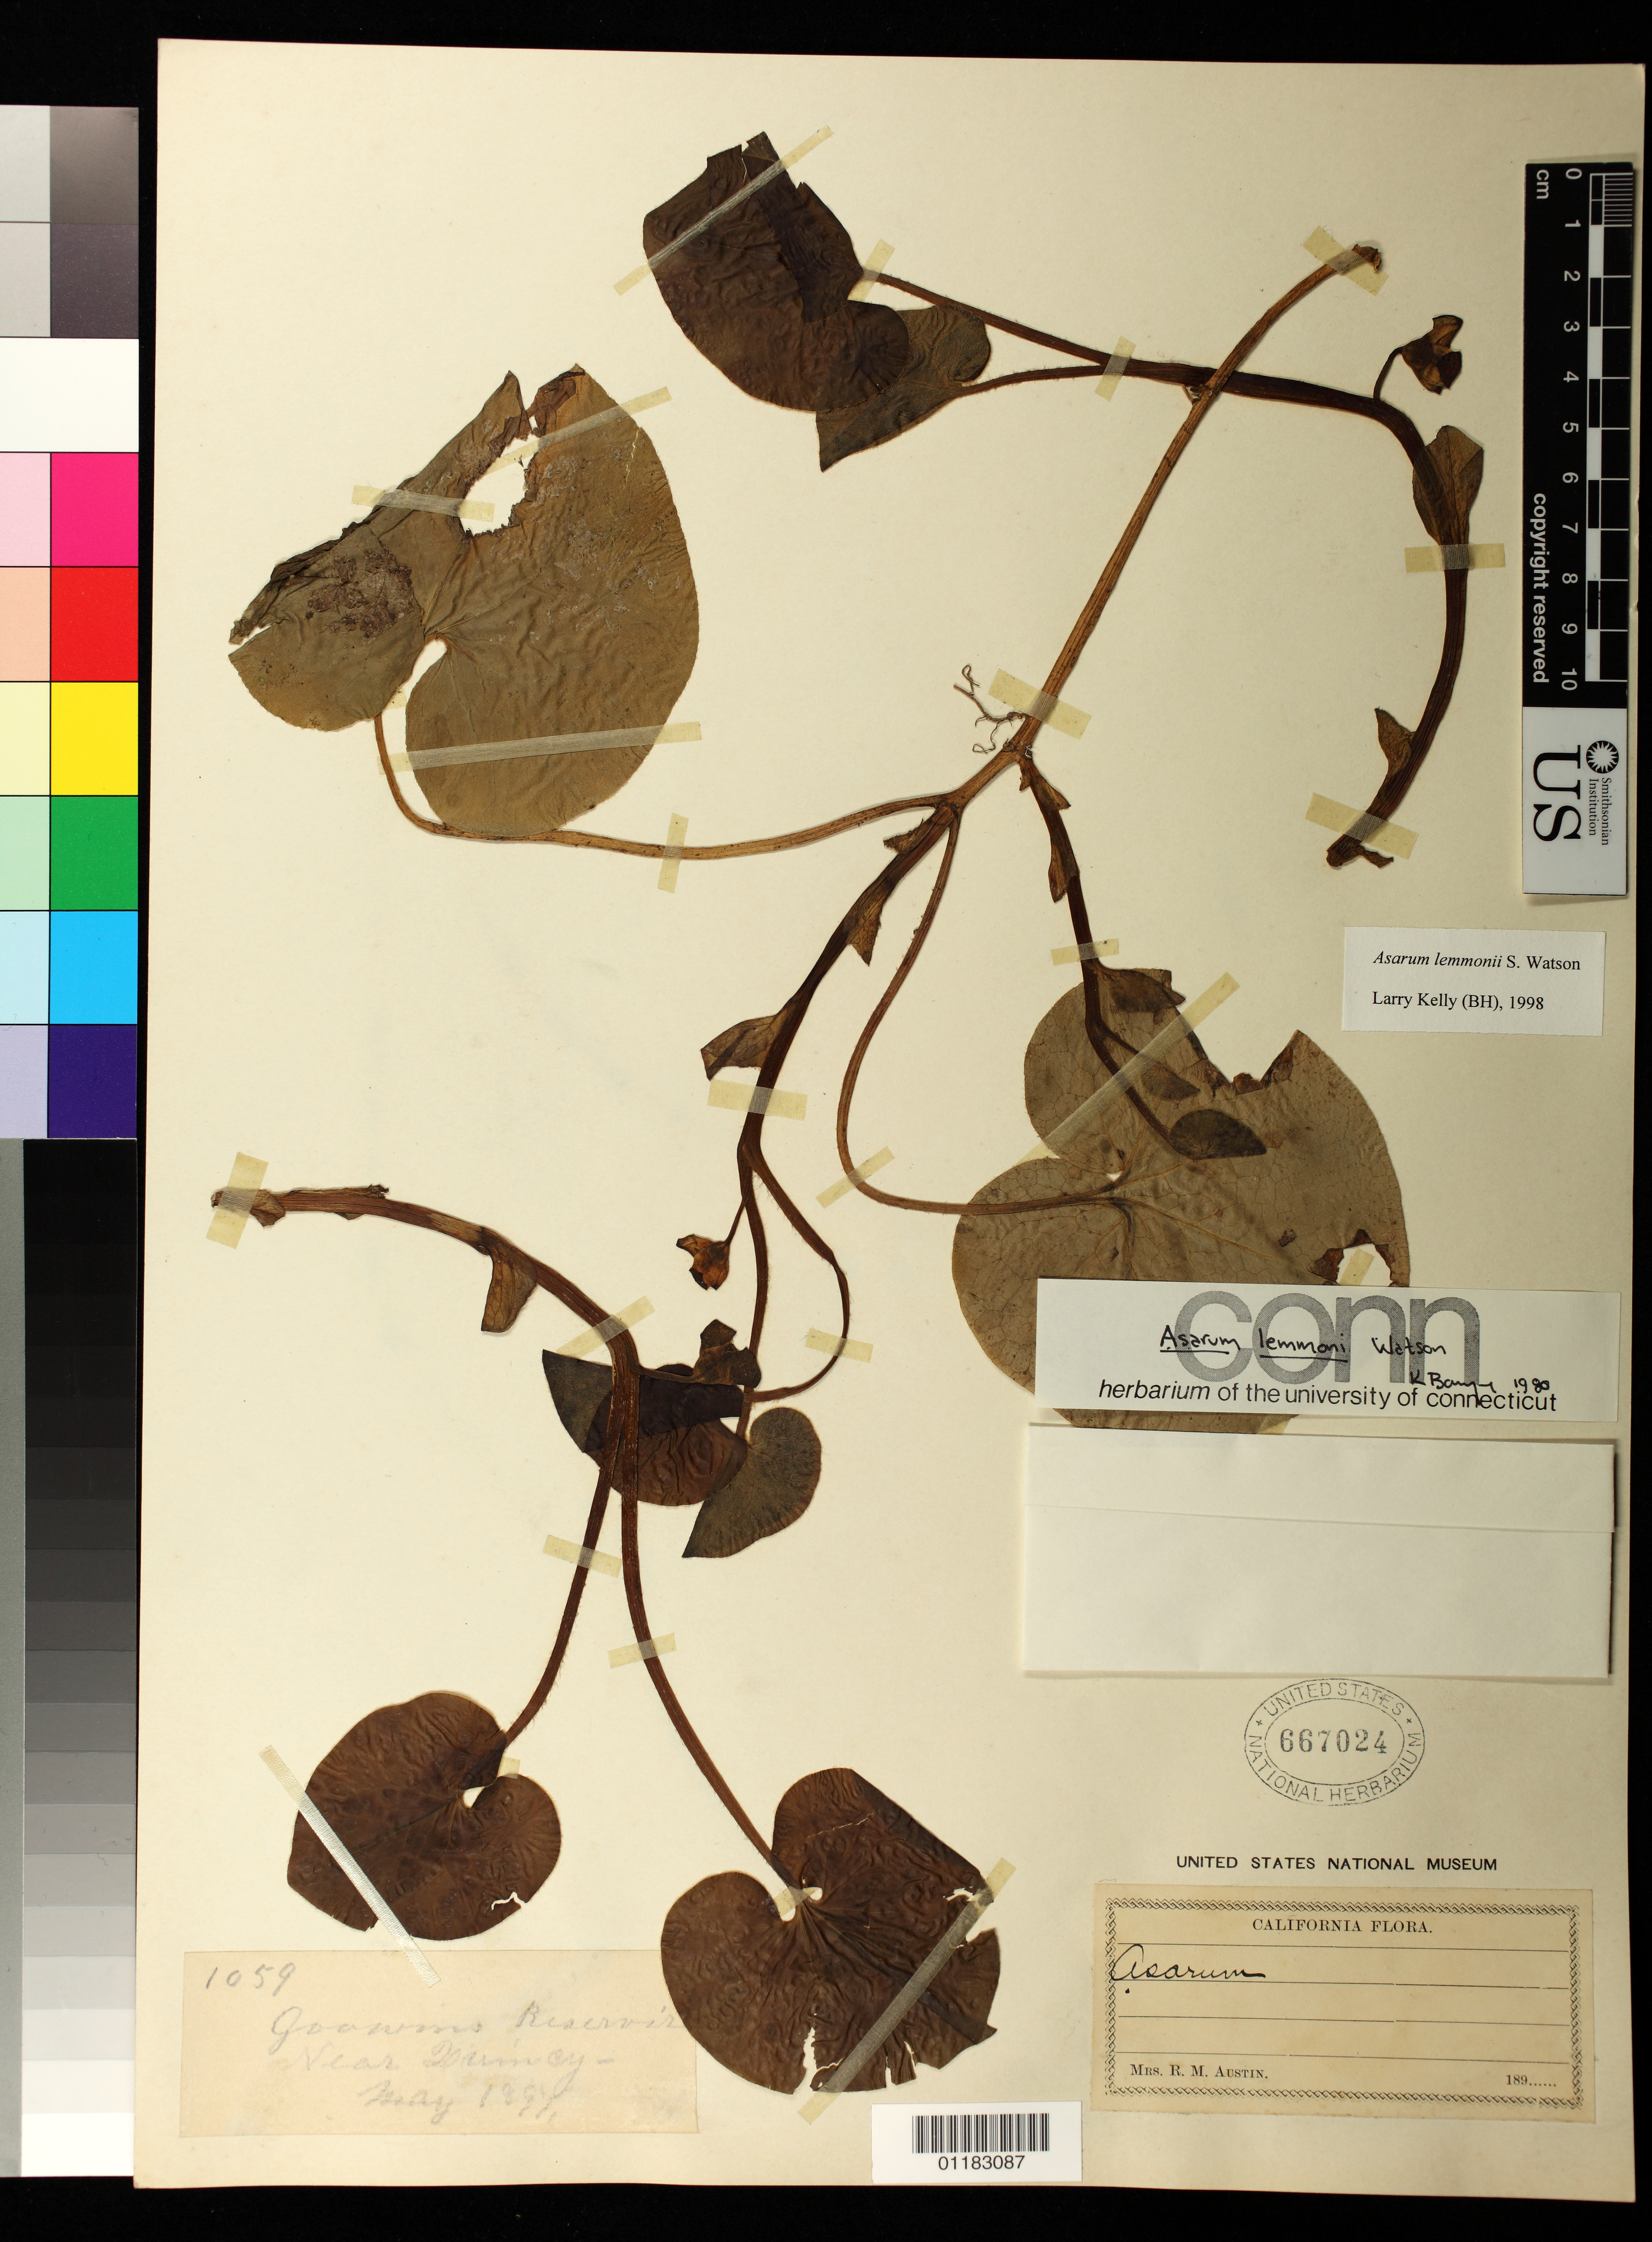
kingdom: Plantae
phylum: Tracheophyta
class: Magnoliopsida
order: Piperales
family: Aristolochiaceae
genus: Asarum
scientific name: Asarum lemmonii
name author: S. Watson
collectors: R. Austin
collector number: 1059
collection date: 1897-05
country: United States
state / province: California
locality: Goowins Reservir [Goodwins Reservoir] near Quincy.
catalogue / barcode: US 667024